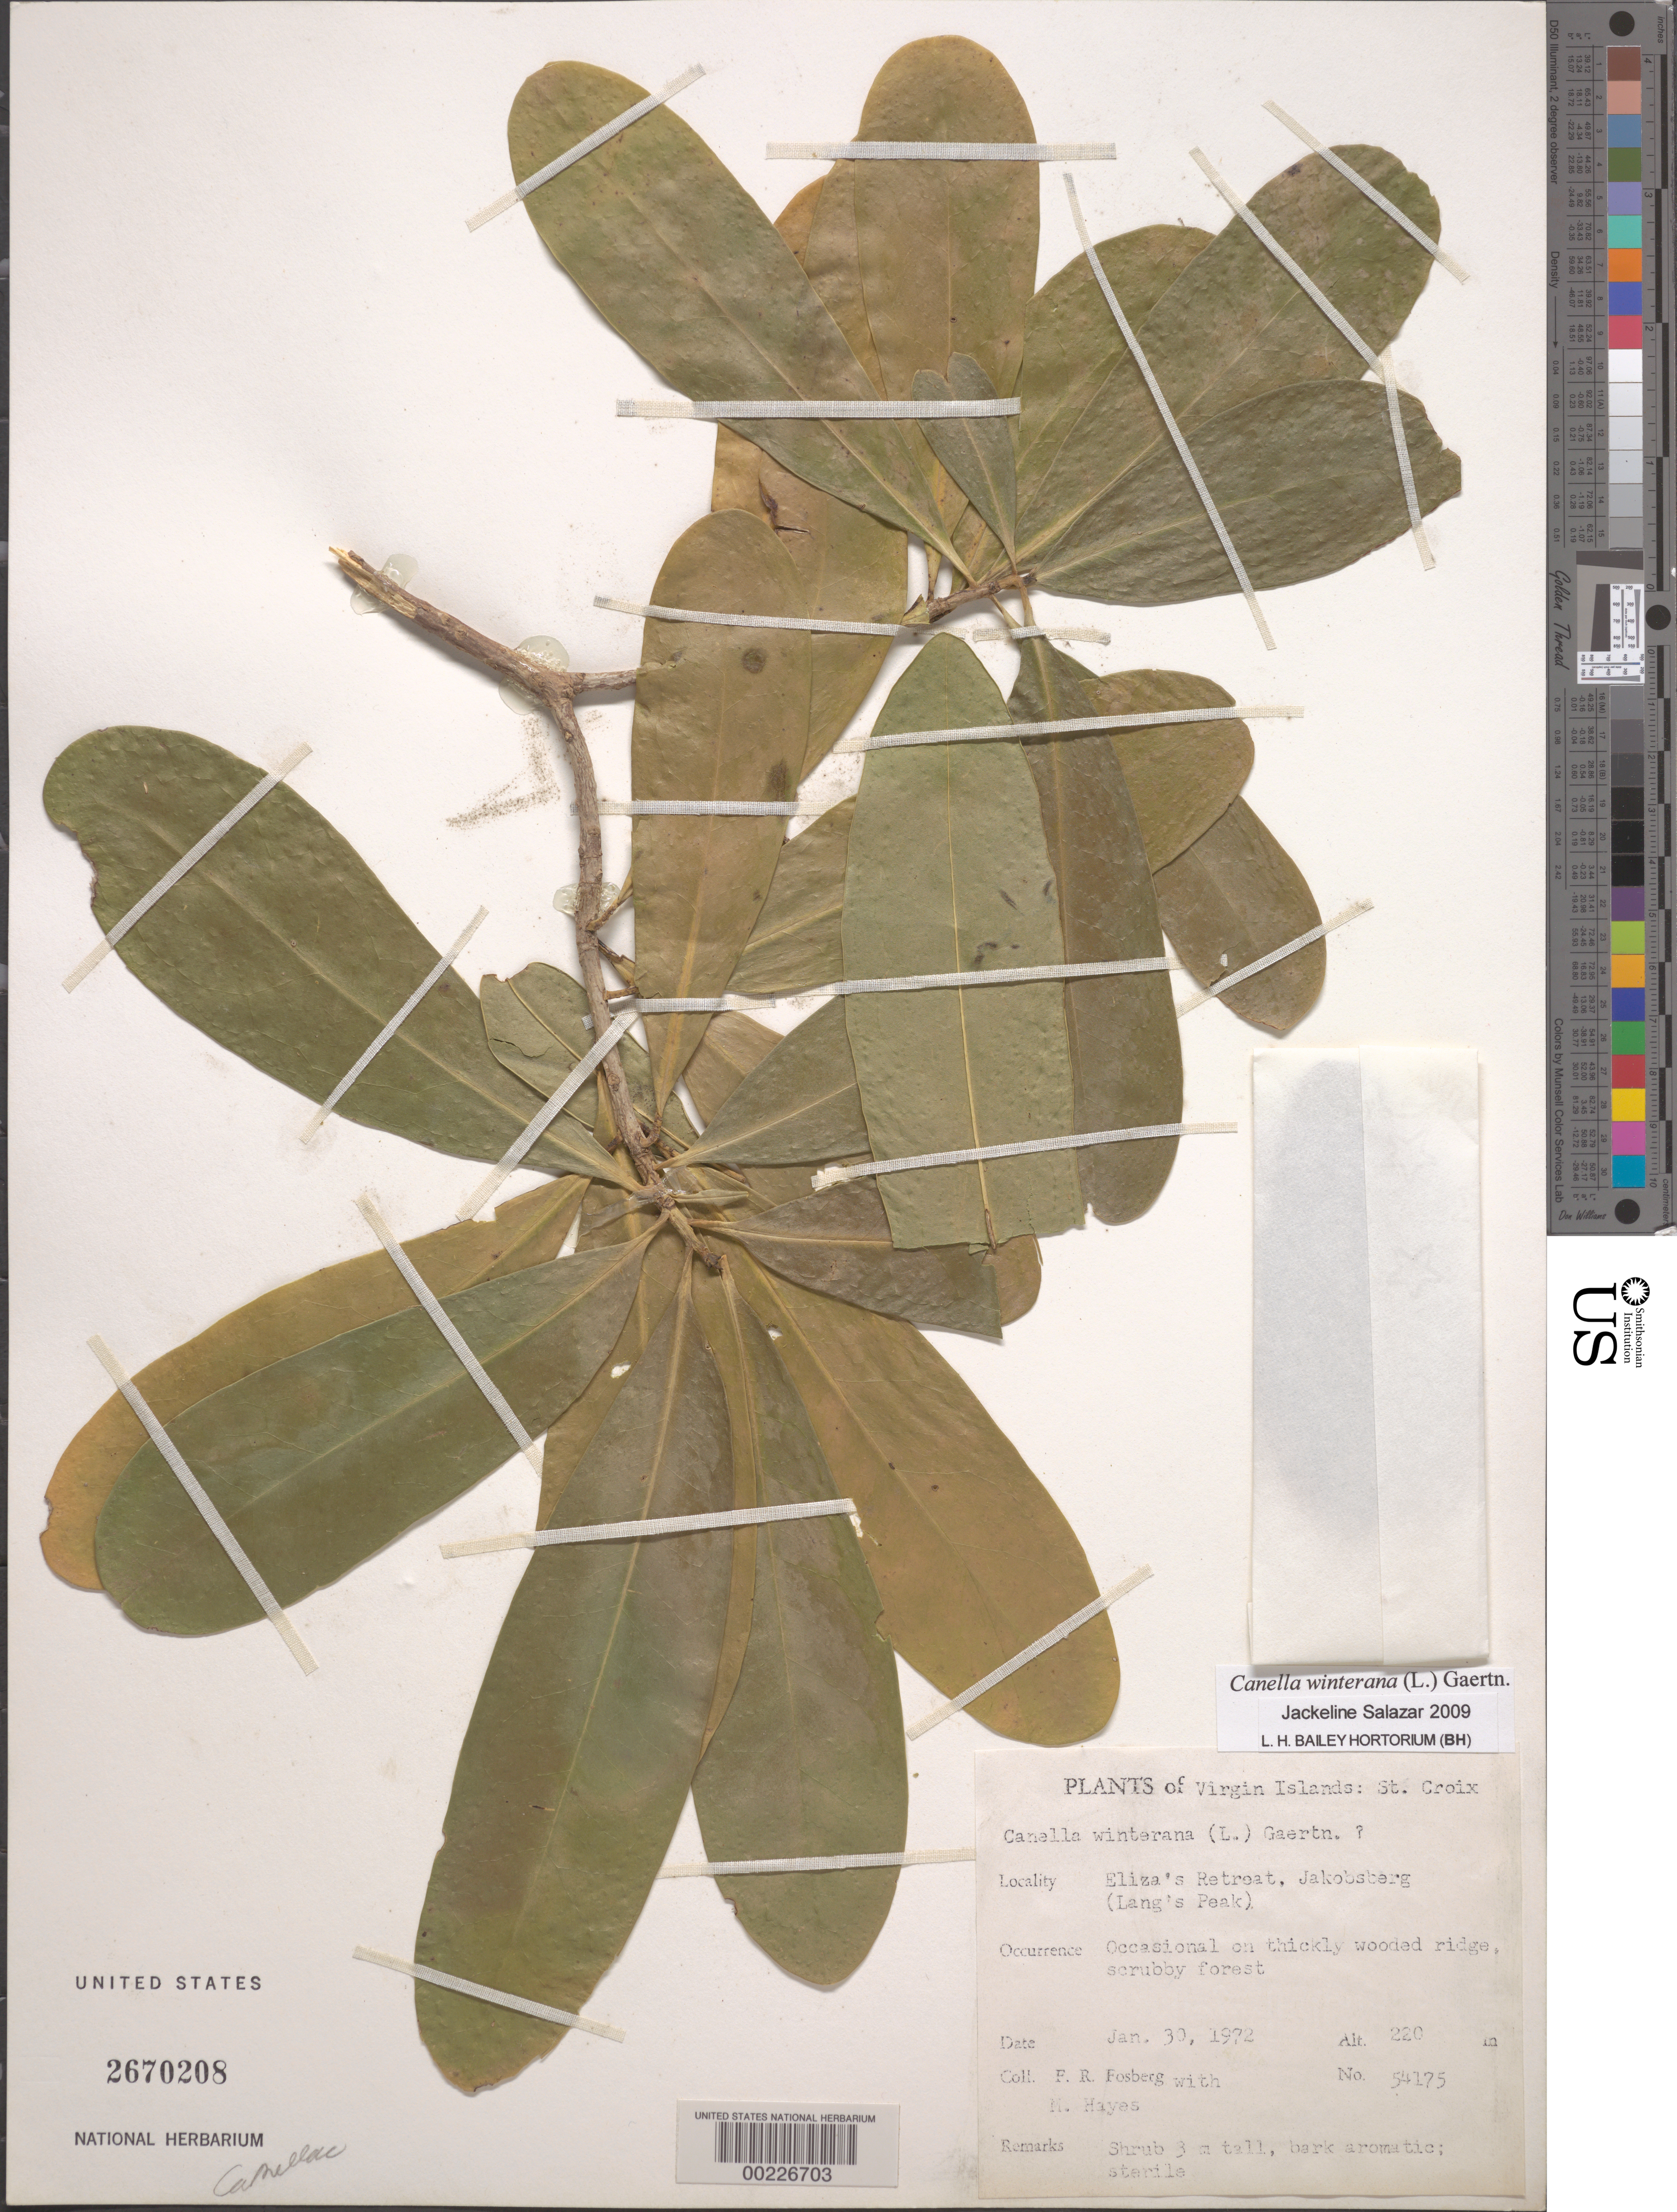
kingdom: Plantae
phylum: Tracheophyta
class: Magnoliopsida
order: Canellales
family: Canellaceae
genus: Canella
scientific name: Canella winterana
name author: (L.) Gaertn.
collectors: F. R. Fosberg & M. Hayes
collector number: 54175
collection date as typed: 30 Jan 1972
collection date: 1972-01-30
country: U.S. Virgin Islands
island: St. Croix Island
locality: Eliza's retreat, jakobsberg (lang's peak)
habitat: Thickly wooded ridge, scrubby forest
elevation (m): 220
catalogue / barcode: US 2670208